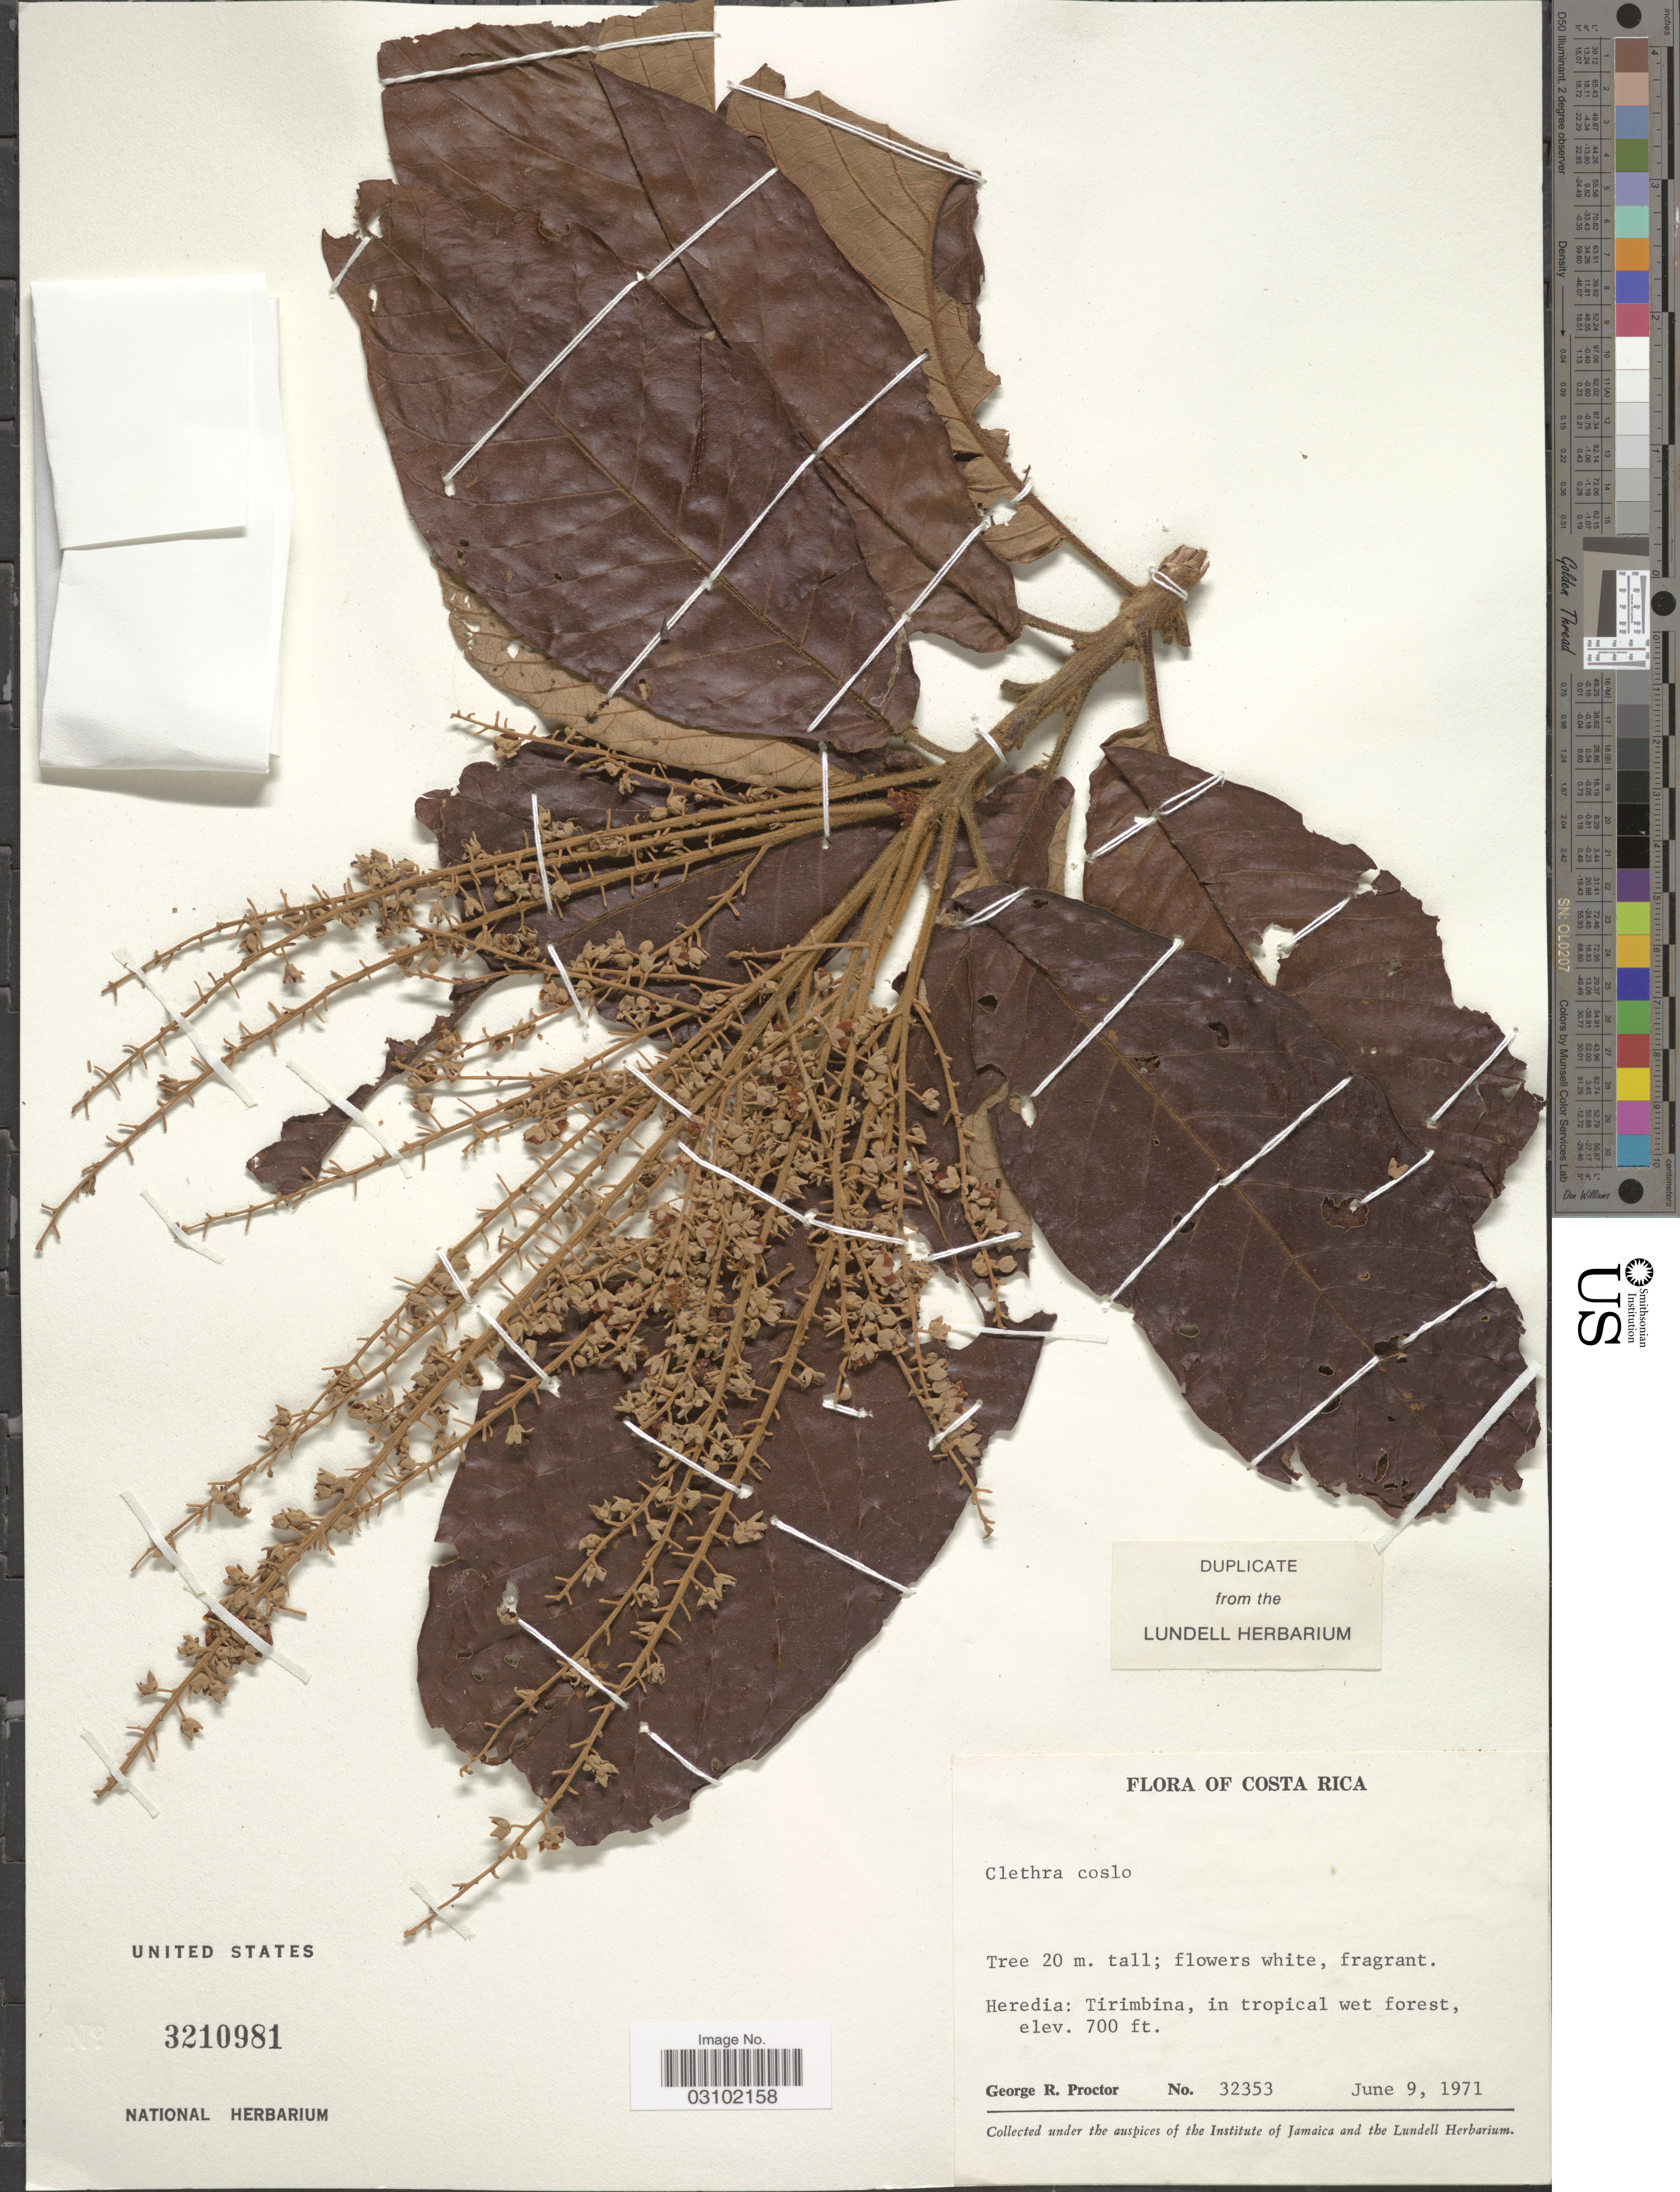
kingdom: Plantae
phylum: Tracheophyta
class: Magnoliopsida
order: Ericales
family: Clethraceae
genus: Clethra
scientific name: Clethra mexicana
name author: A. DC.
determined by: Vickery, A. R.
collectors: G. Proctor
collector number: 32353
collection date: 1971-06-09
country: Costa Rica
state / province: Heredia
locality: Tirimbina, in tropical wet forest.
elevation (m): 213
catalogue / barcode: US 3210981